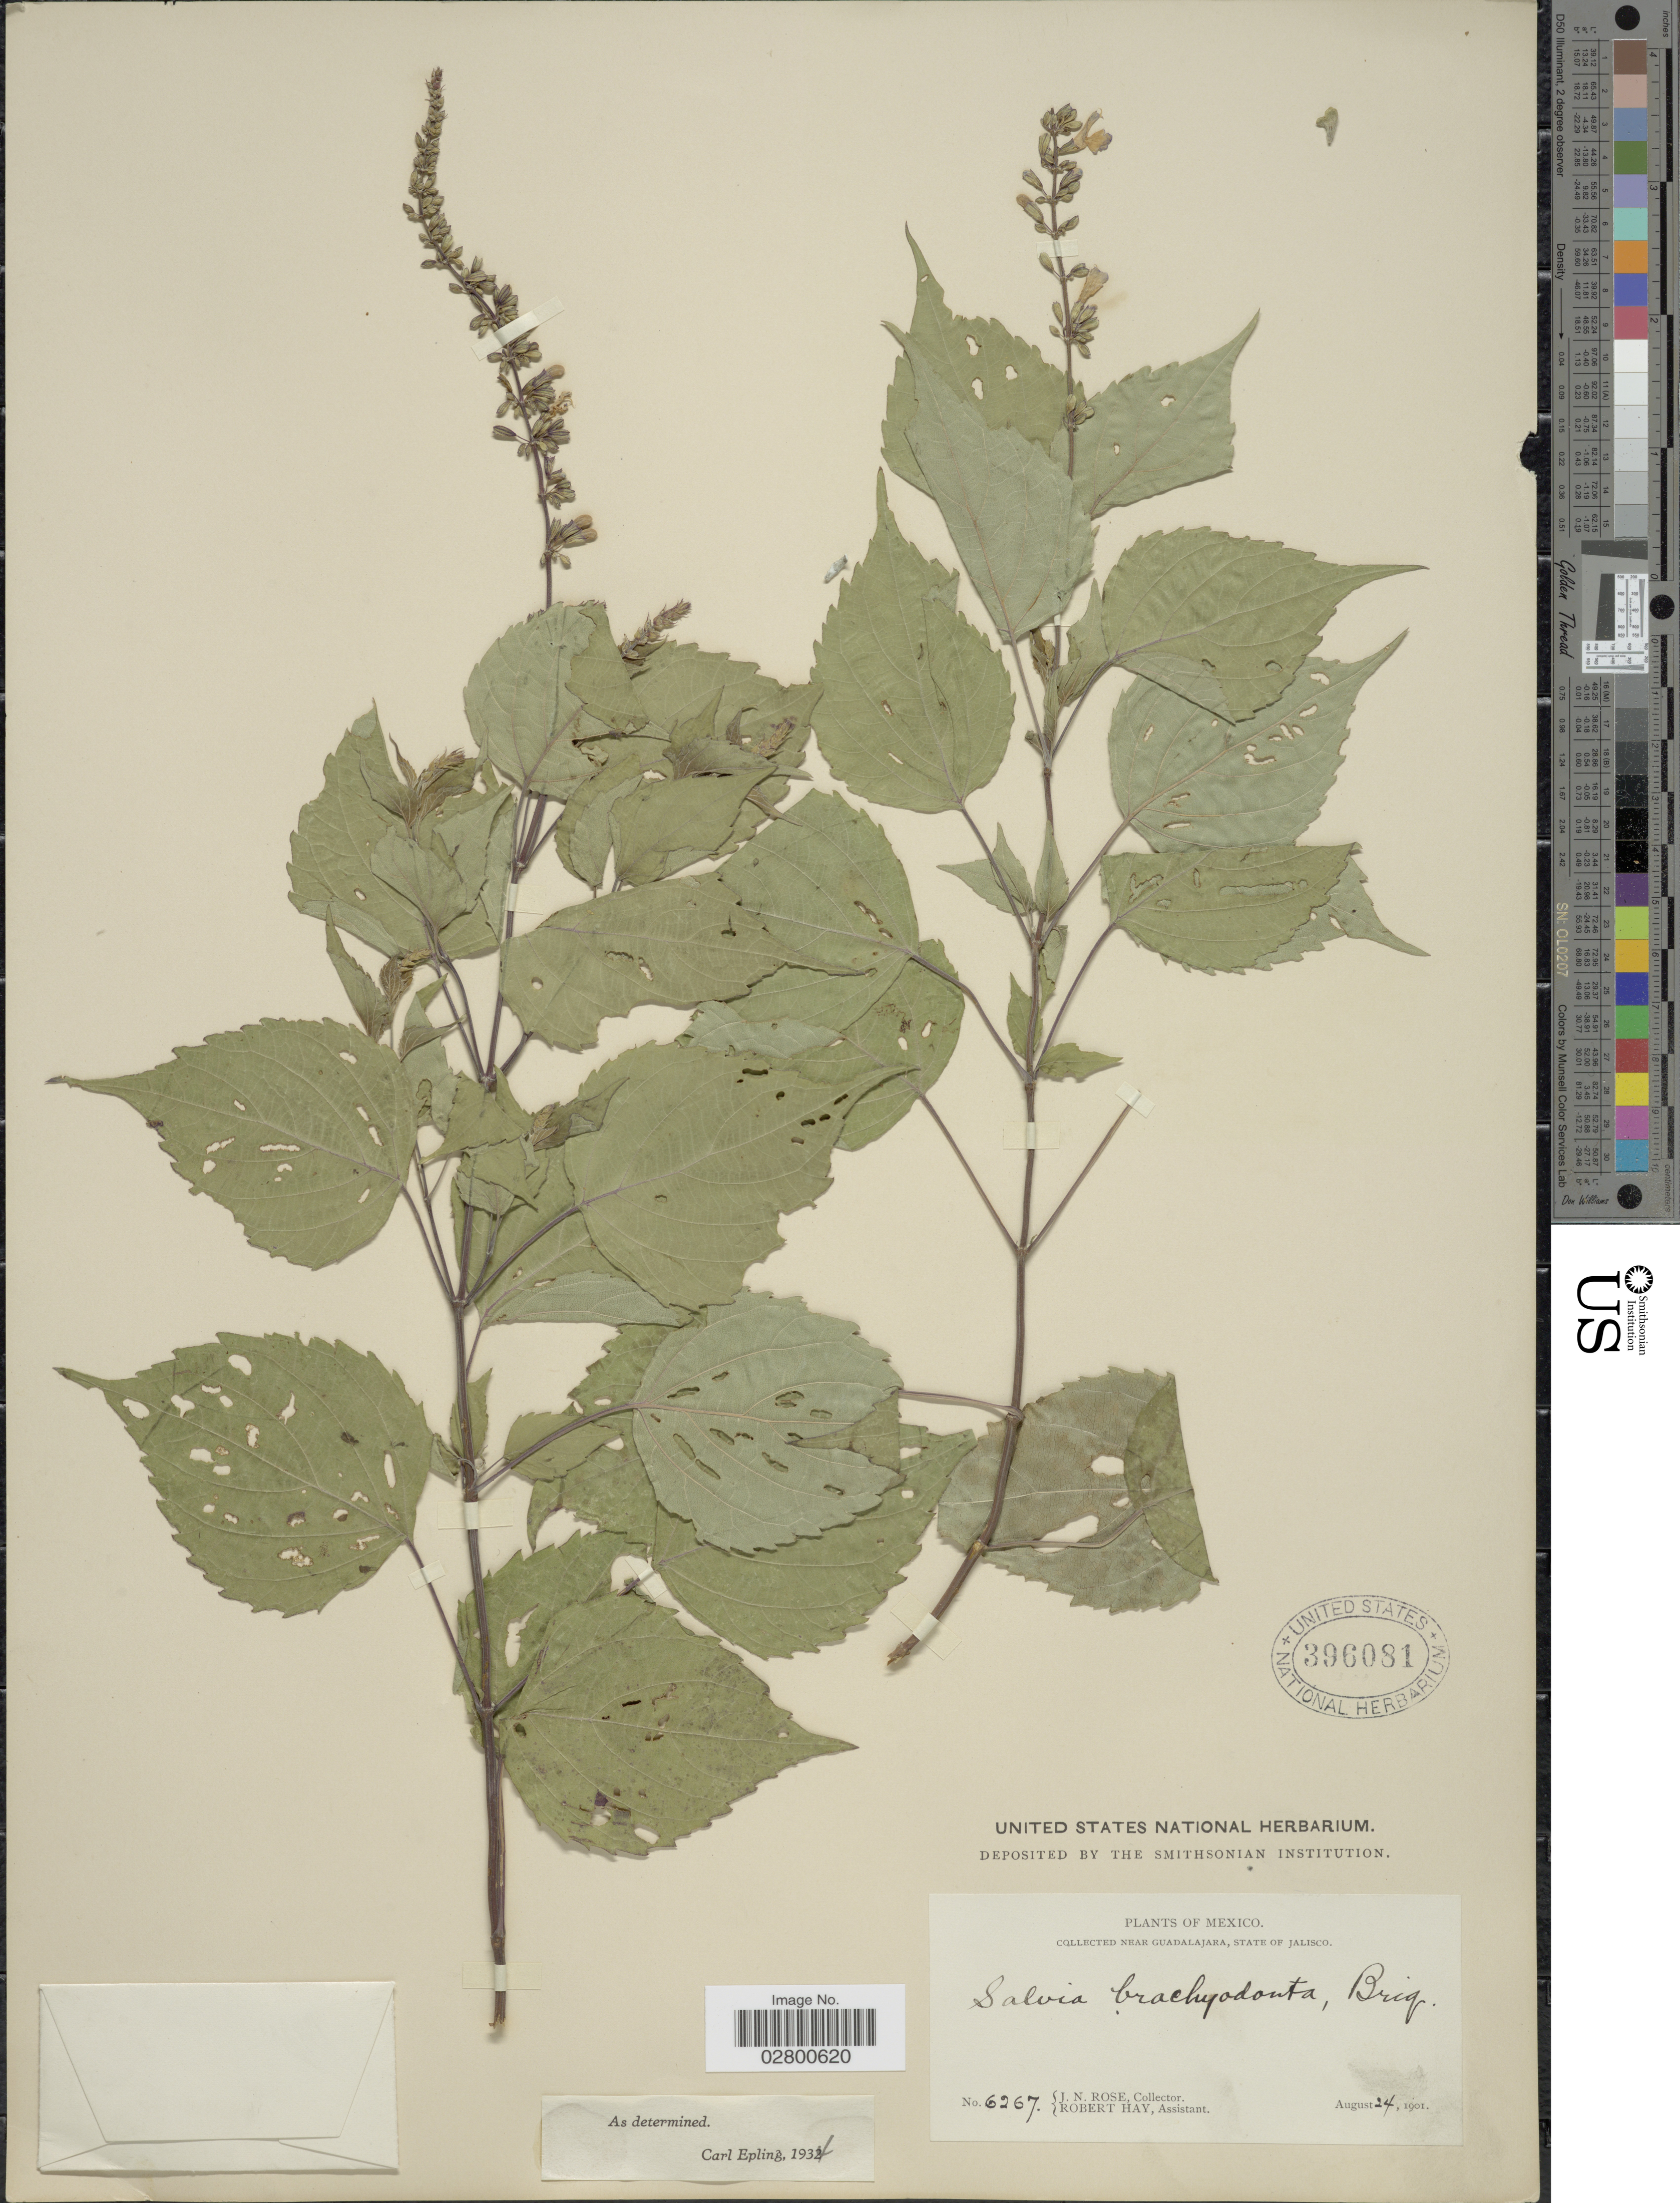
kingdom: Plantae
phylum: Tracheophyta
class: Magnoliopsida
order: Lamiales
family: Lamiaceae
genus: Salvia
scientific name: Salvia brachyodonta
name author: Briq.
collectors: J. N. Rose & R. Hay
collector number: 6267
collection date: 1901-08-24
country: Mexico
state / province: Jalisco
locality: Near Guadalajara.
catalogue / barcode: US 396081